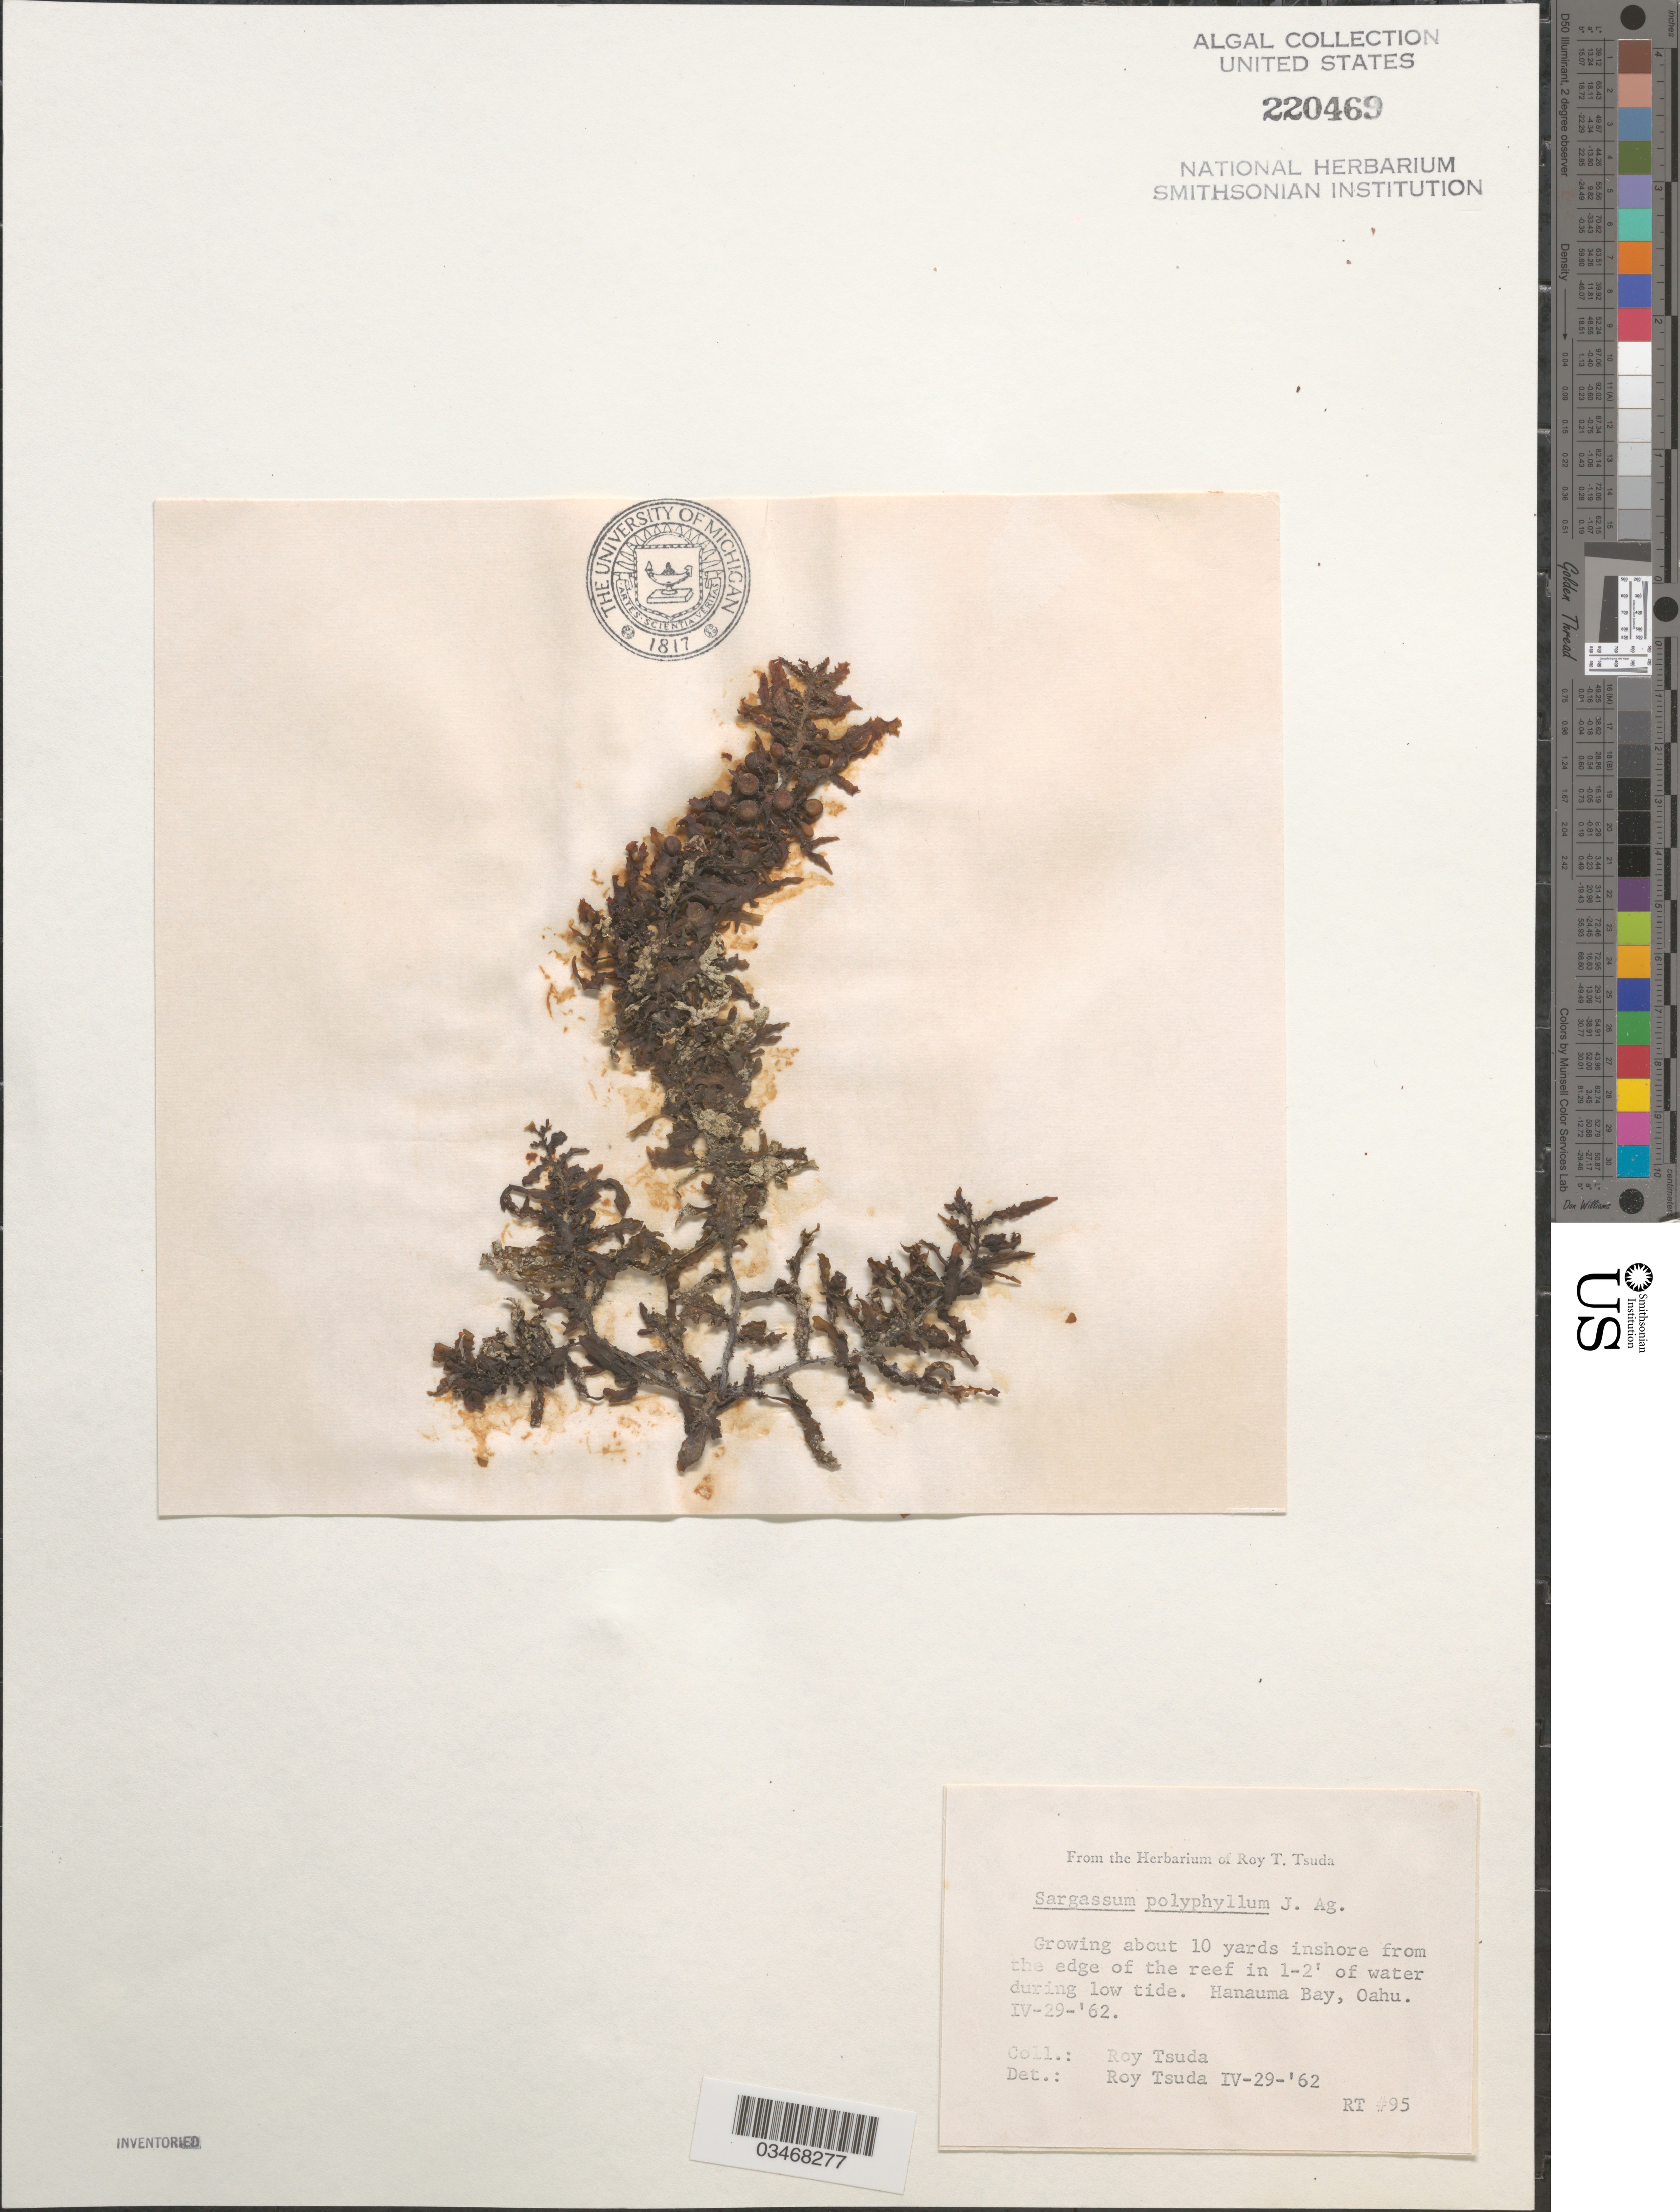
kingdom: Chromista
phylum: Ochrophyta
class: Phaeophyceae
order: Fucales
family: Sargassaceae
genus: Sargassum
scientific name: Sargassum polyphyllum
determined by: Tsuda, R. T.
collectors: R. Tsuda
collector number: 95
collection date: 1962-04-29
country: United States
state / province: Hawaii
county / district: Honolulu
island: Oahu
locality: Growing about 10 yards inshore from the edge of the reef.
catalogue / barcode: US 220469